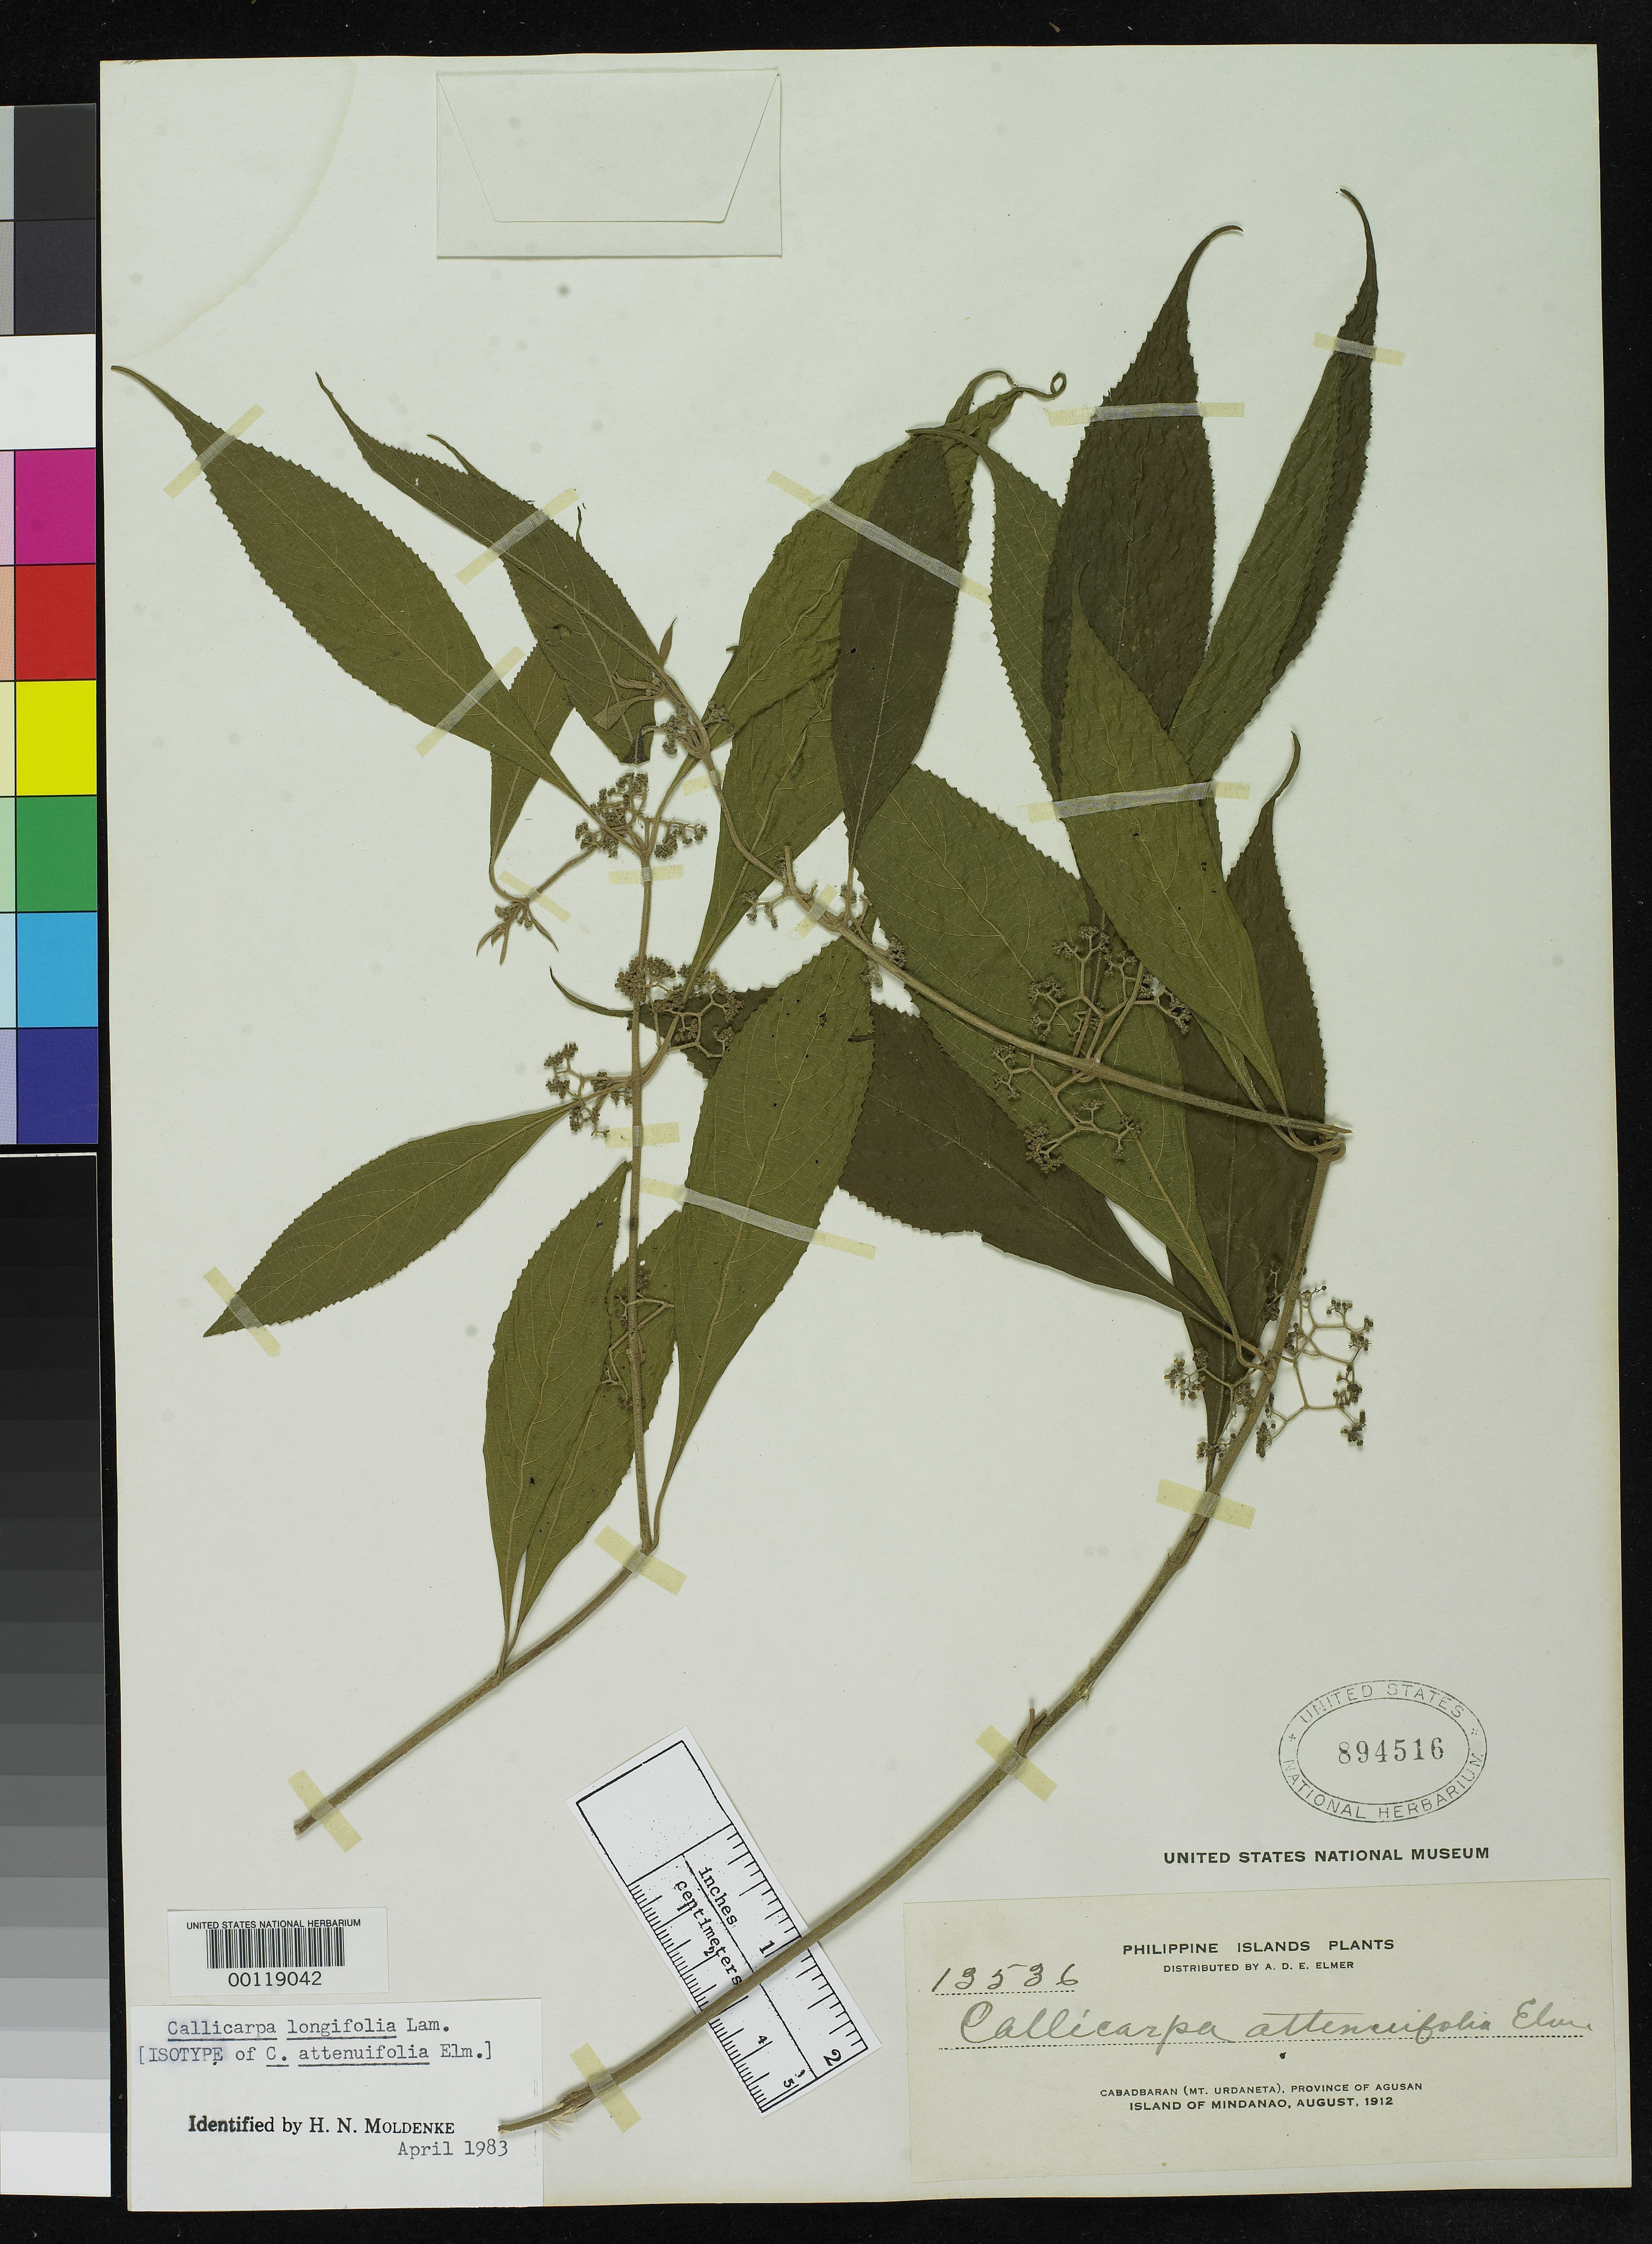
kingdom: Plantae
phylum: Tracheophyta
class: Magnoliopsida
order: Lamiales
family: Lamiaceae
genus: Callicarpa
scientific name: Callicarpa attenuifolia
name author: Elmer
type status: Isotype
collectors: A. D. E. Elmer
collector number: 13536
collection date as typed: Aug 1912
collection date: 1912-08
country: Philippines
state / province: Caraga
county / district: Agusan del Norte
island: Mindanao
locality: Cabadbaran (Mt. Urdaneta), Province of Agusan, Island of Mindanao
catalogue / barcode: US 894516